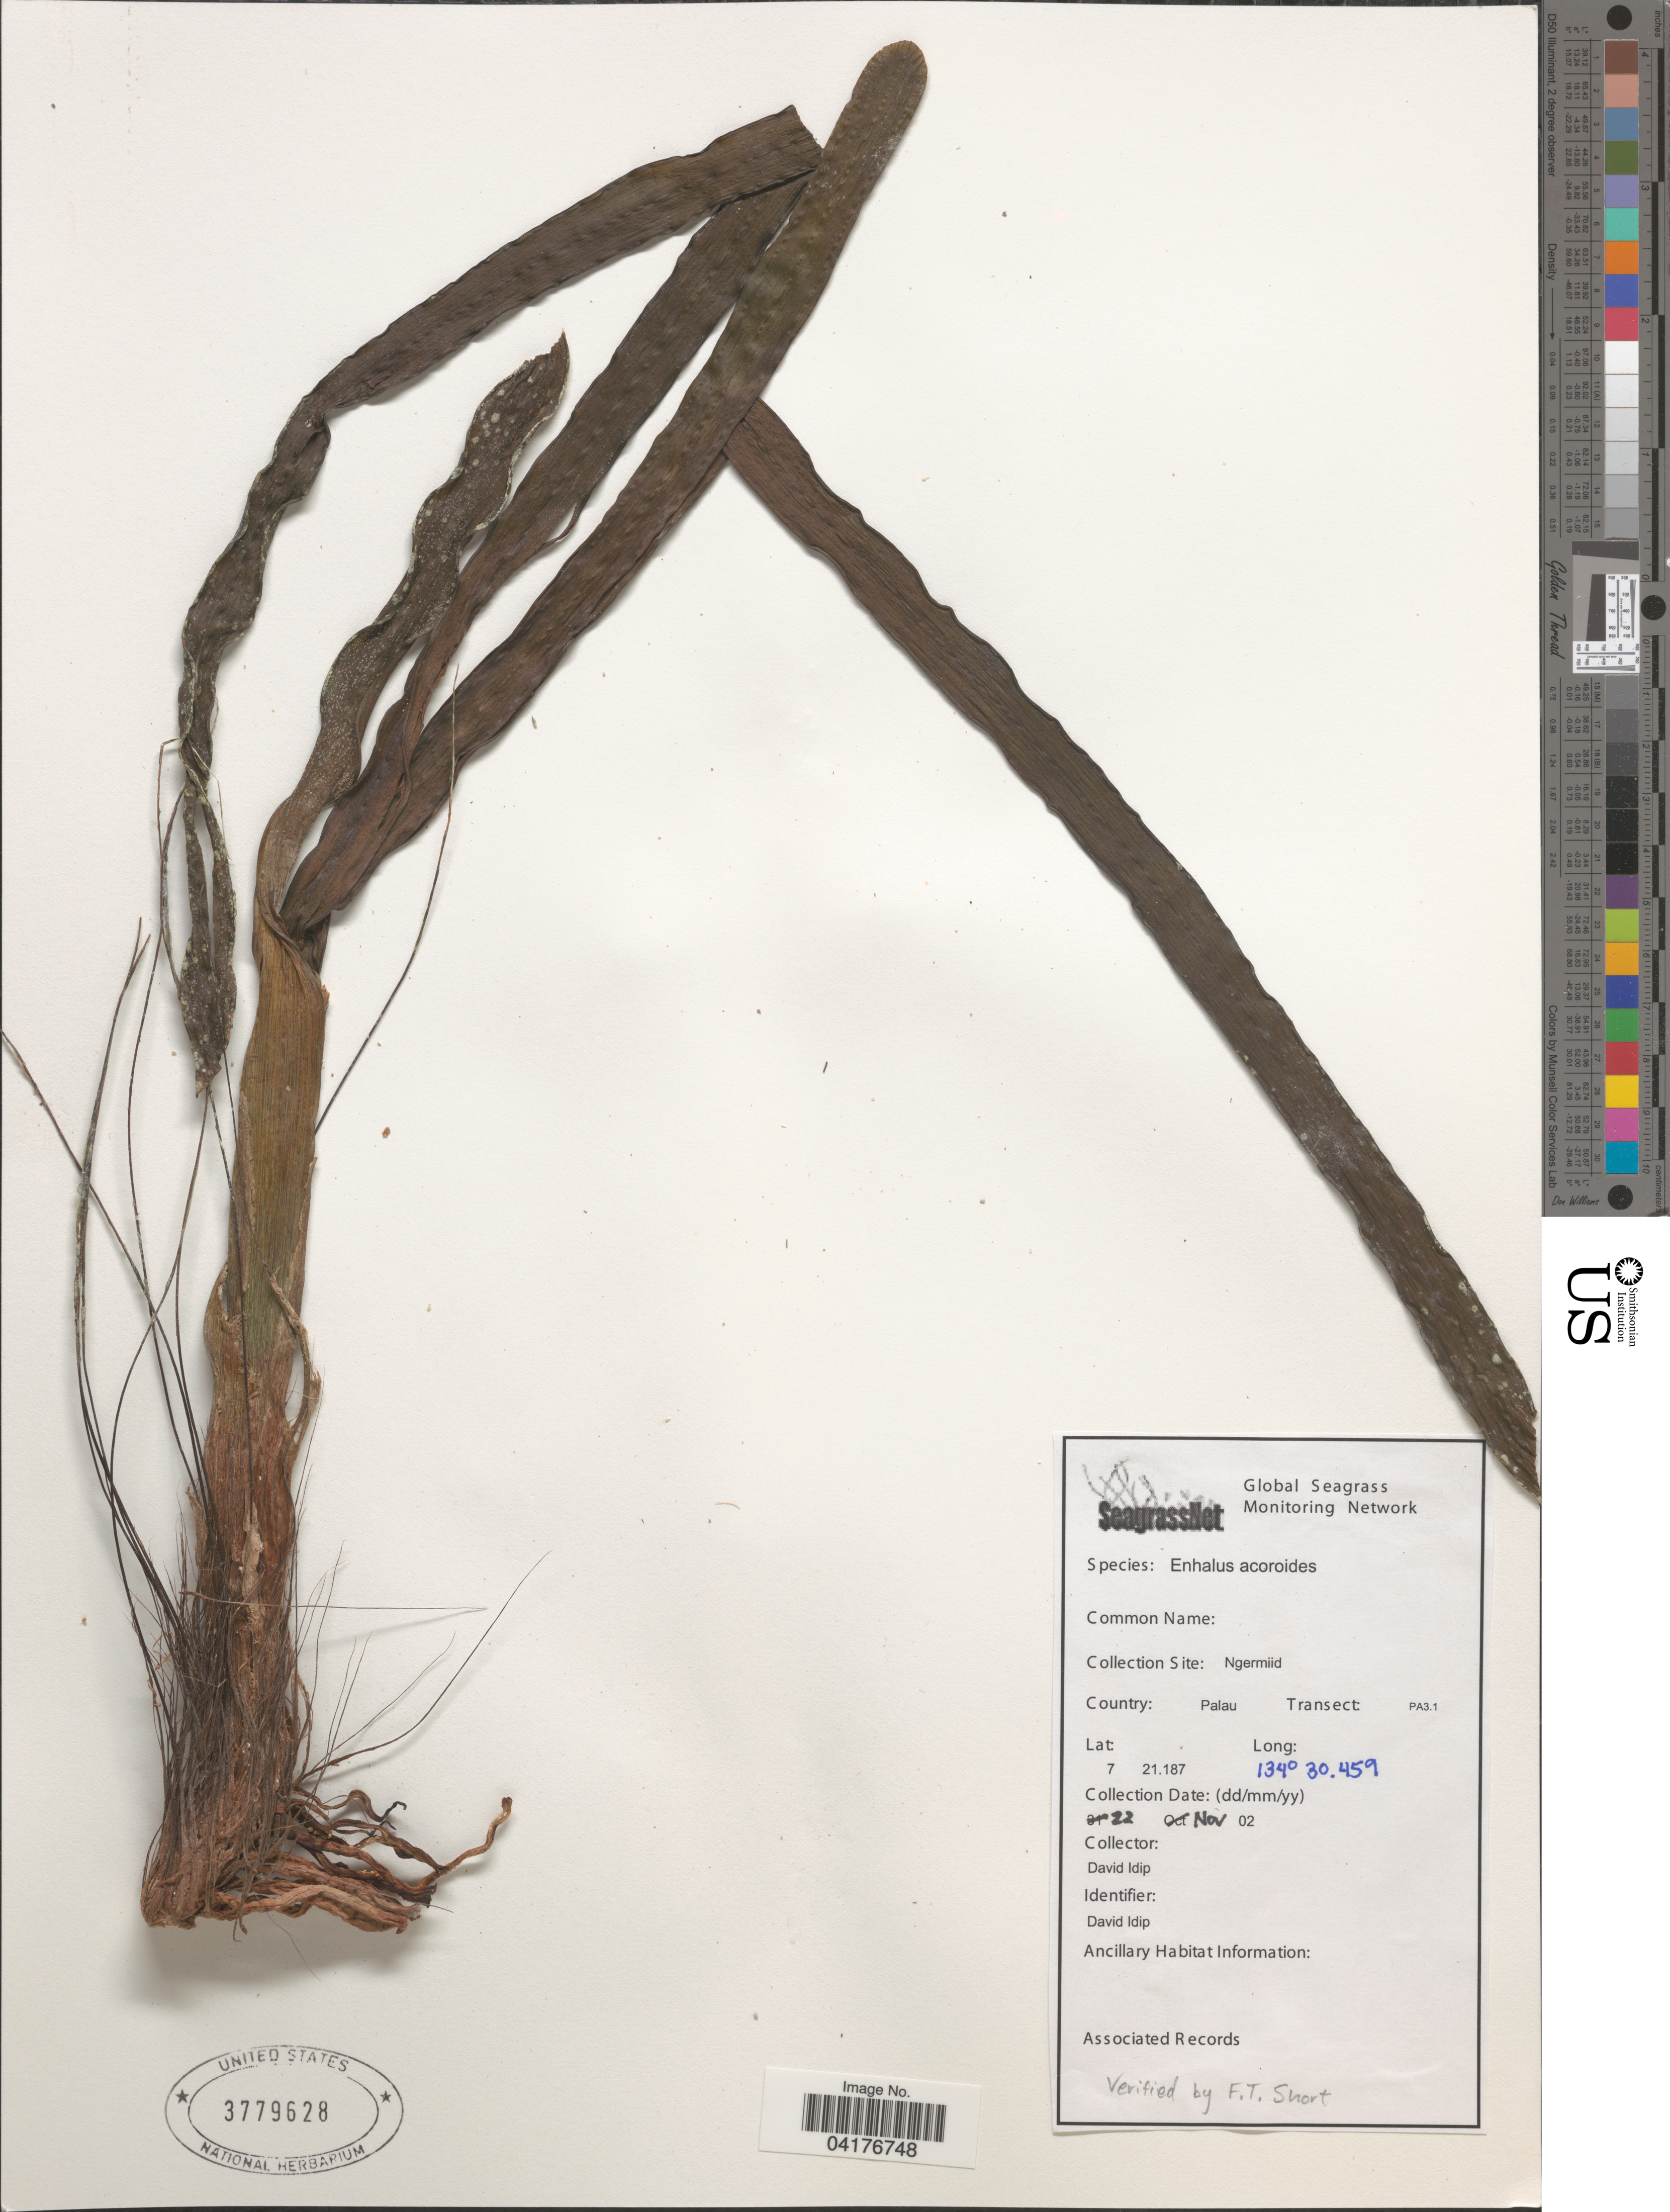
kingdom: Plantae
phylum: Tracheophyta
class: Liliopsida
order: Alismatales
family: Hydrocharitaceae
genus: Enhalus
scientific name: Enhalus acoroides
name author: (L. f.) Royle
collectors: D. Idip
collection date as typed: Transcribed d/m/y: 22/11/2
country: Palau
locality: Ngermiid. Palau. Transect: PA3.1.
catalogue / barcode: US 3779628